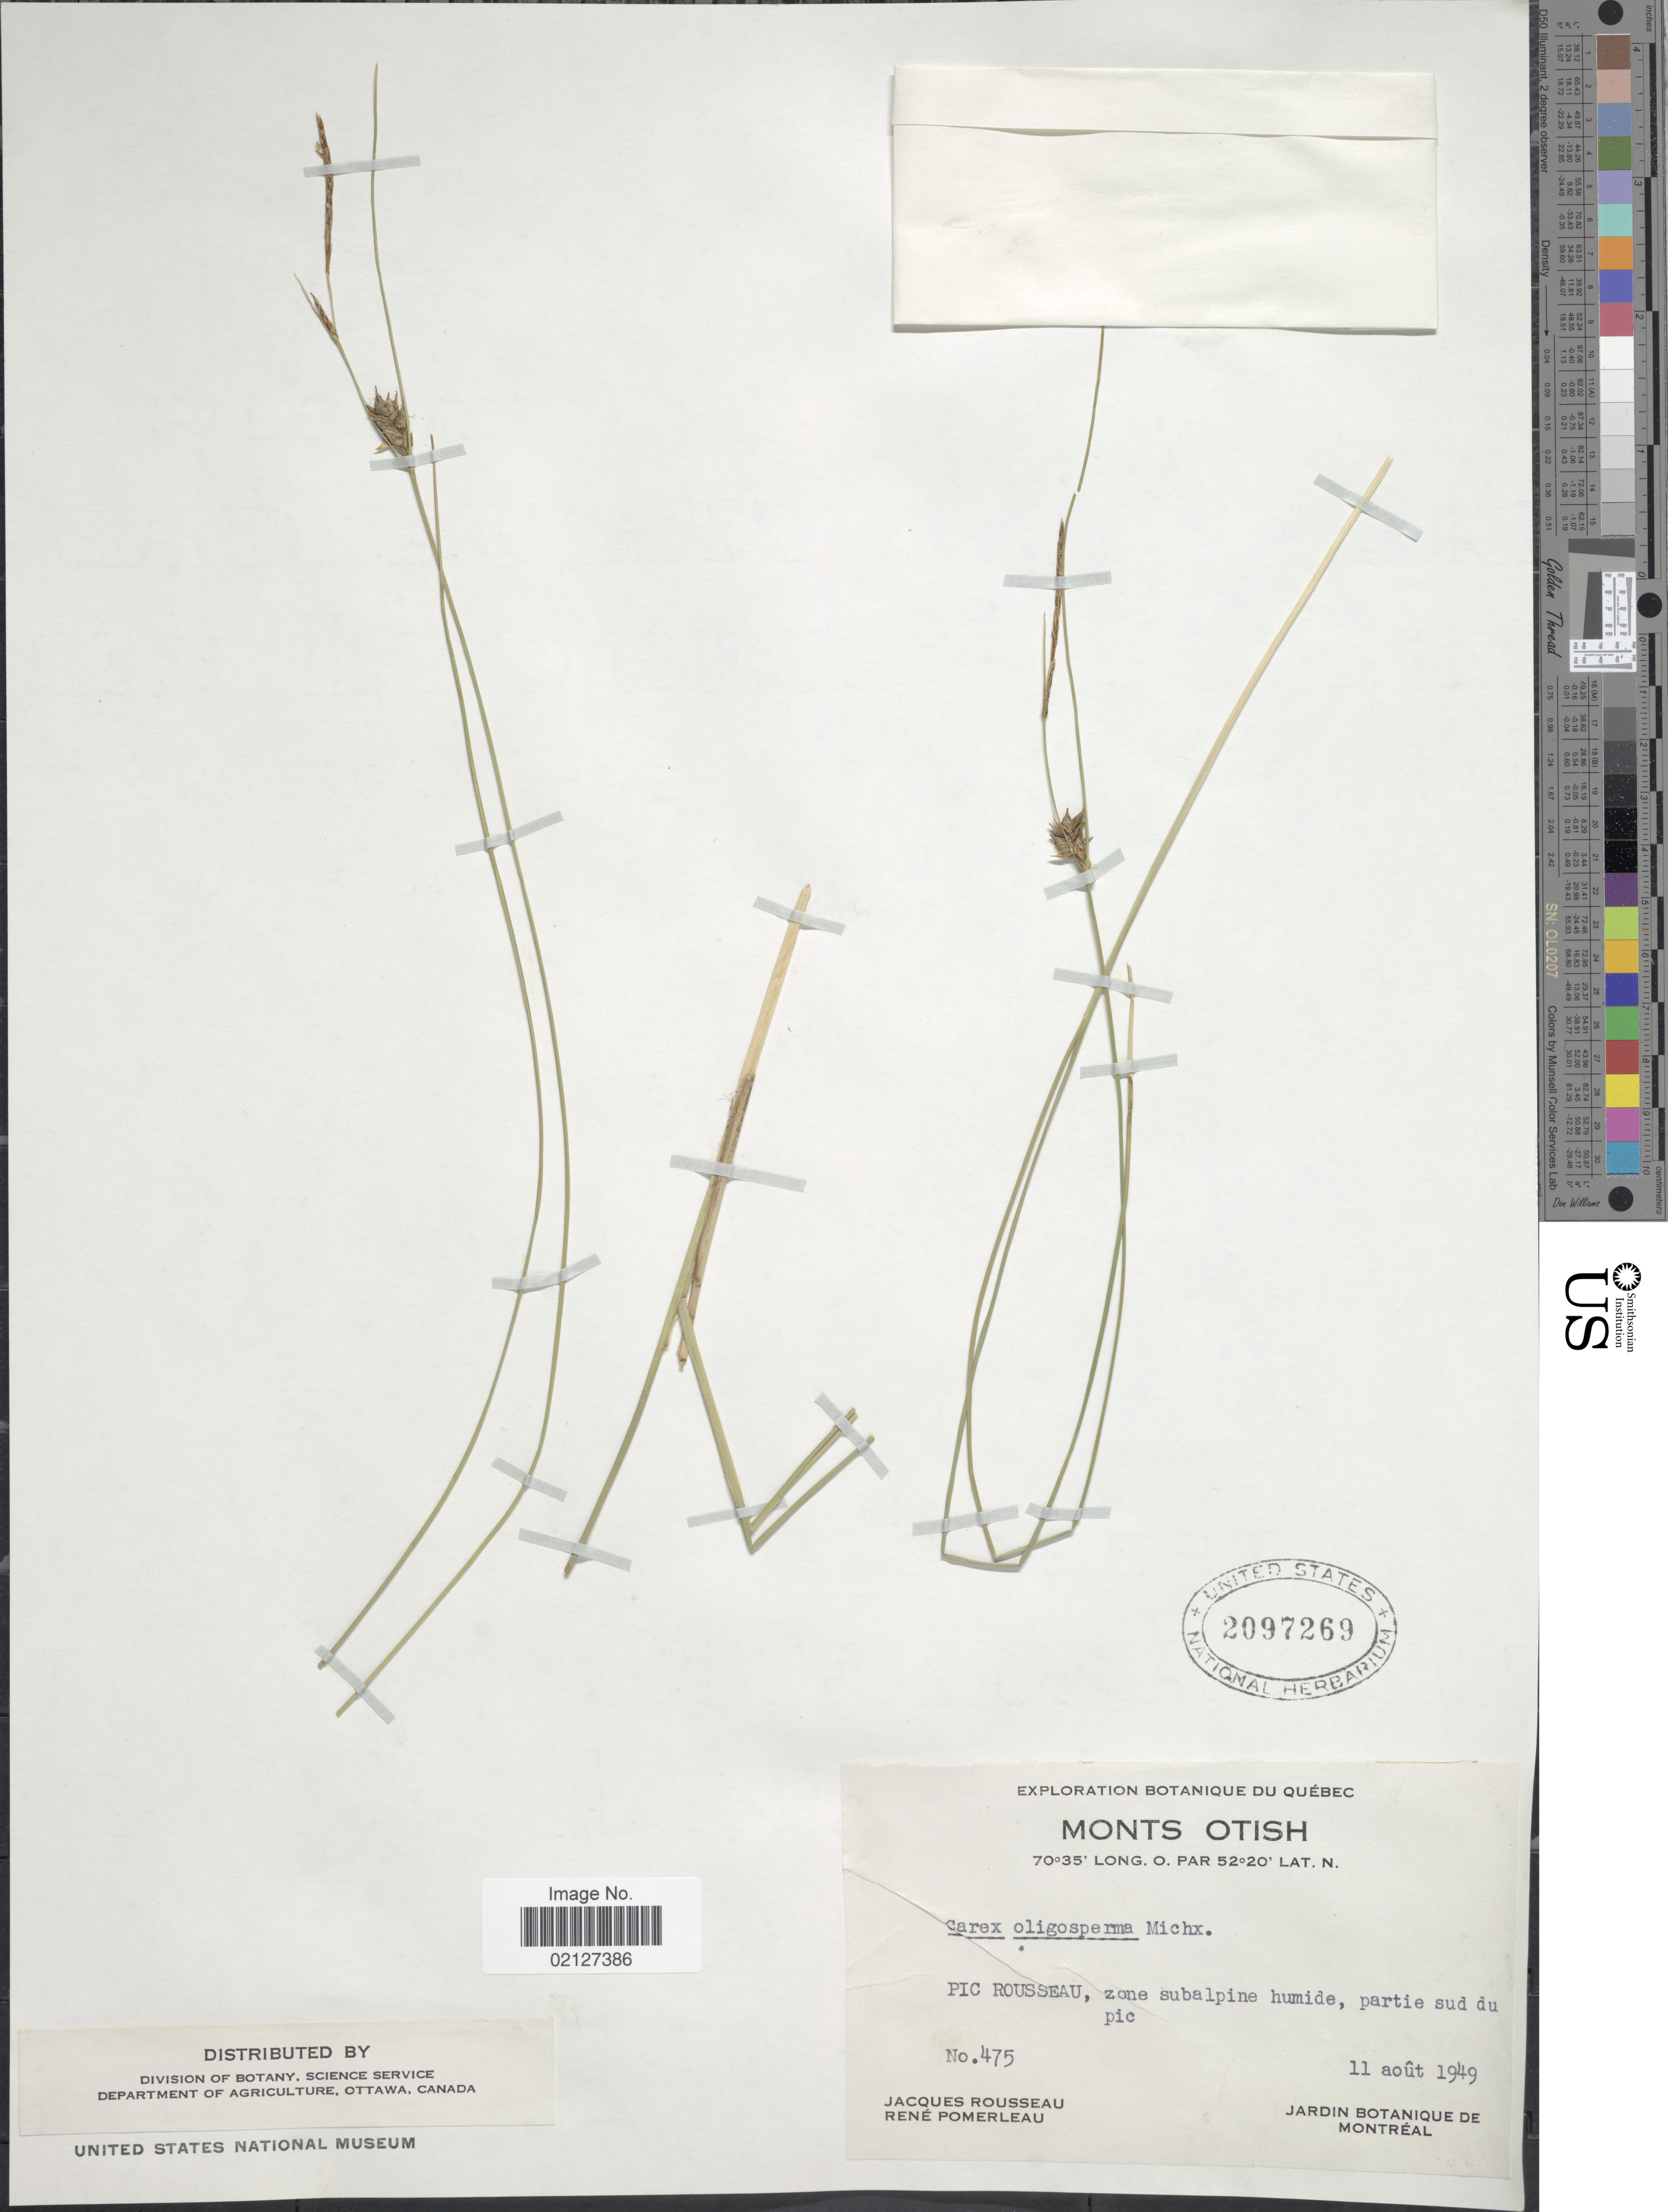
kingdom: Plantae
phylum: Tracheophyta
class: Liliopsida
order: Poales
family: Cyperaceae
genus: Carex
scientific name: Carex oligosperma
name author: Michx.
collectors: J. Rousseau & R. Pomerleau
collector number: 475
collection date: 1949-08-11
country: Canada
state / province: Quebec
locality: Monts Otish, Pic Rousseau, zone subalpine humide, partie sud du pic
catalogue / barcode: US 2097269